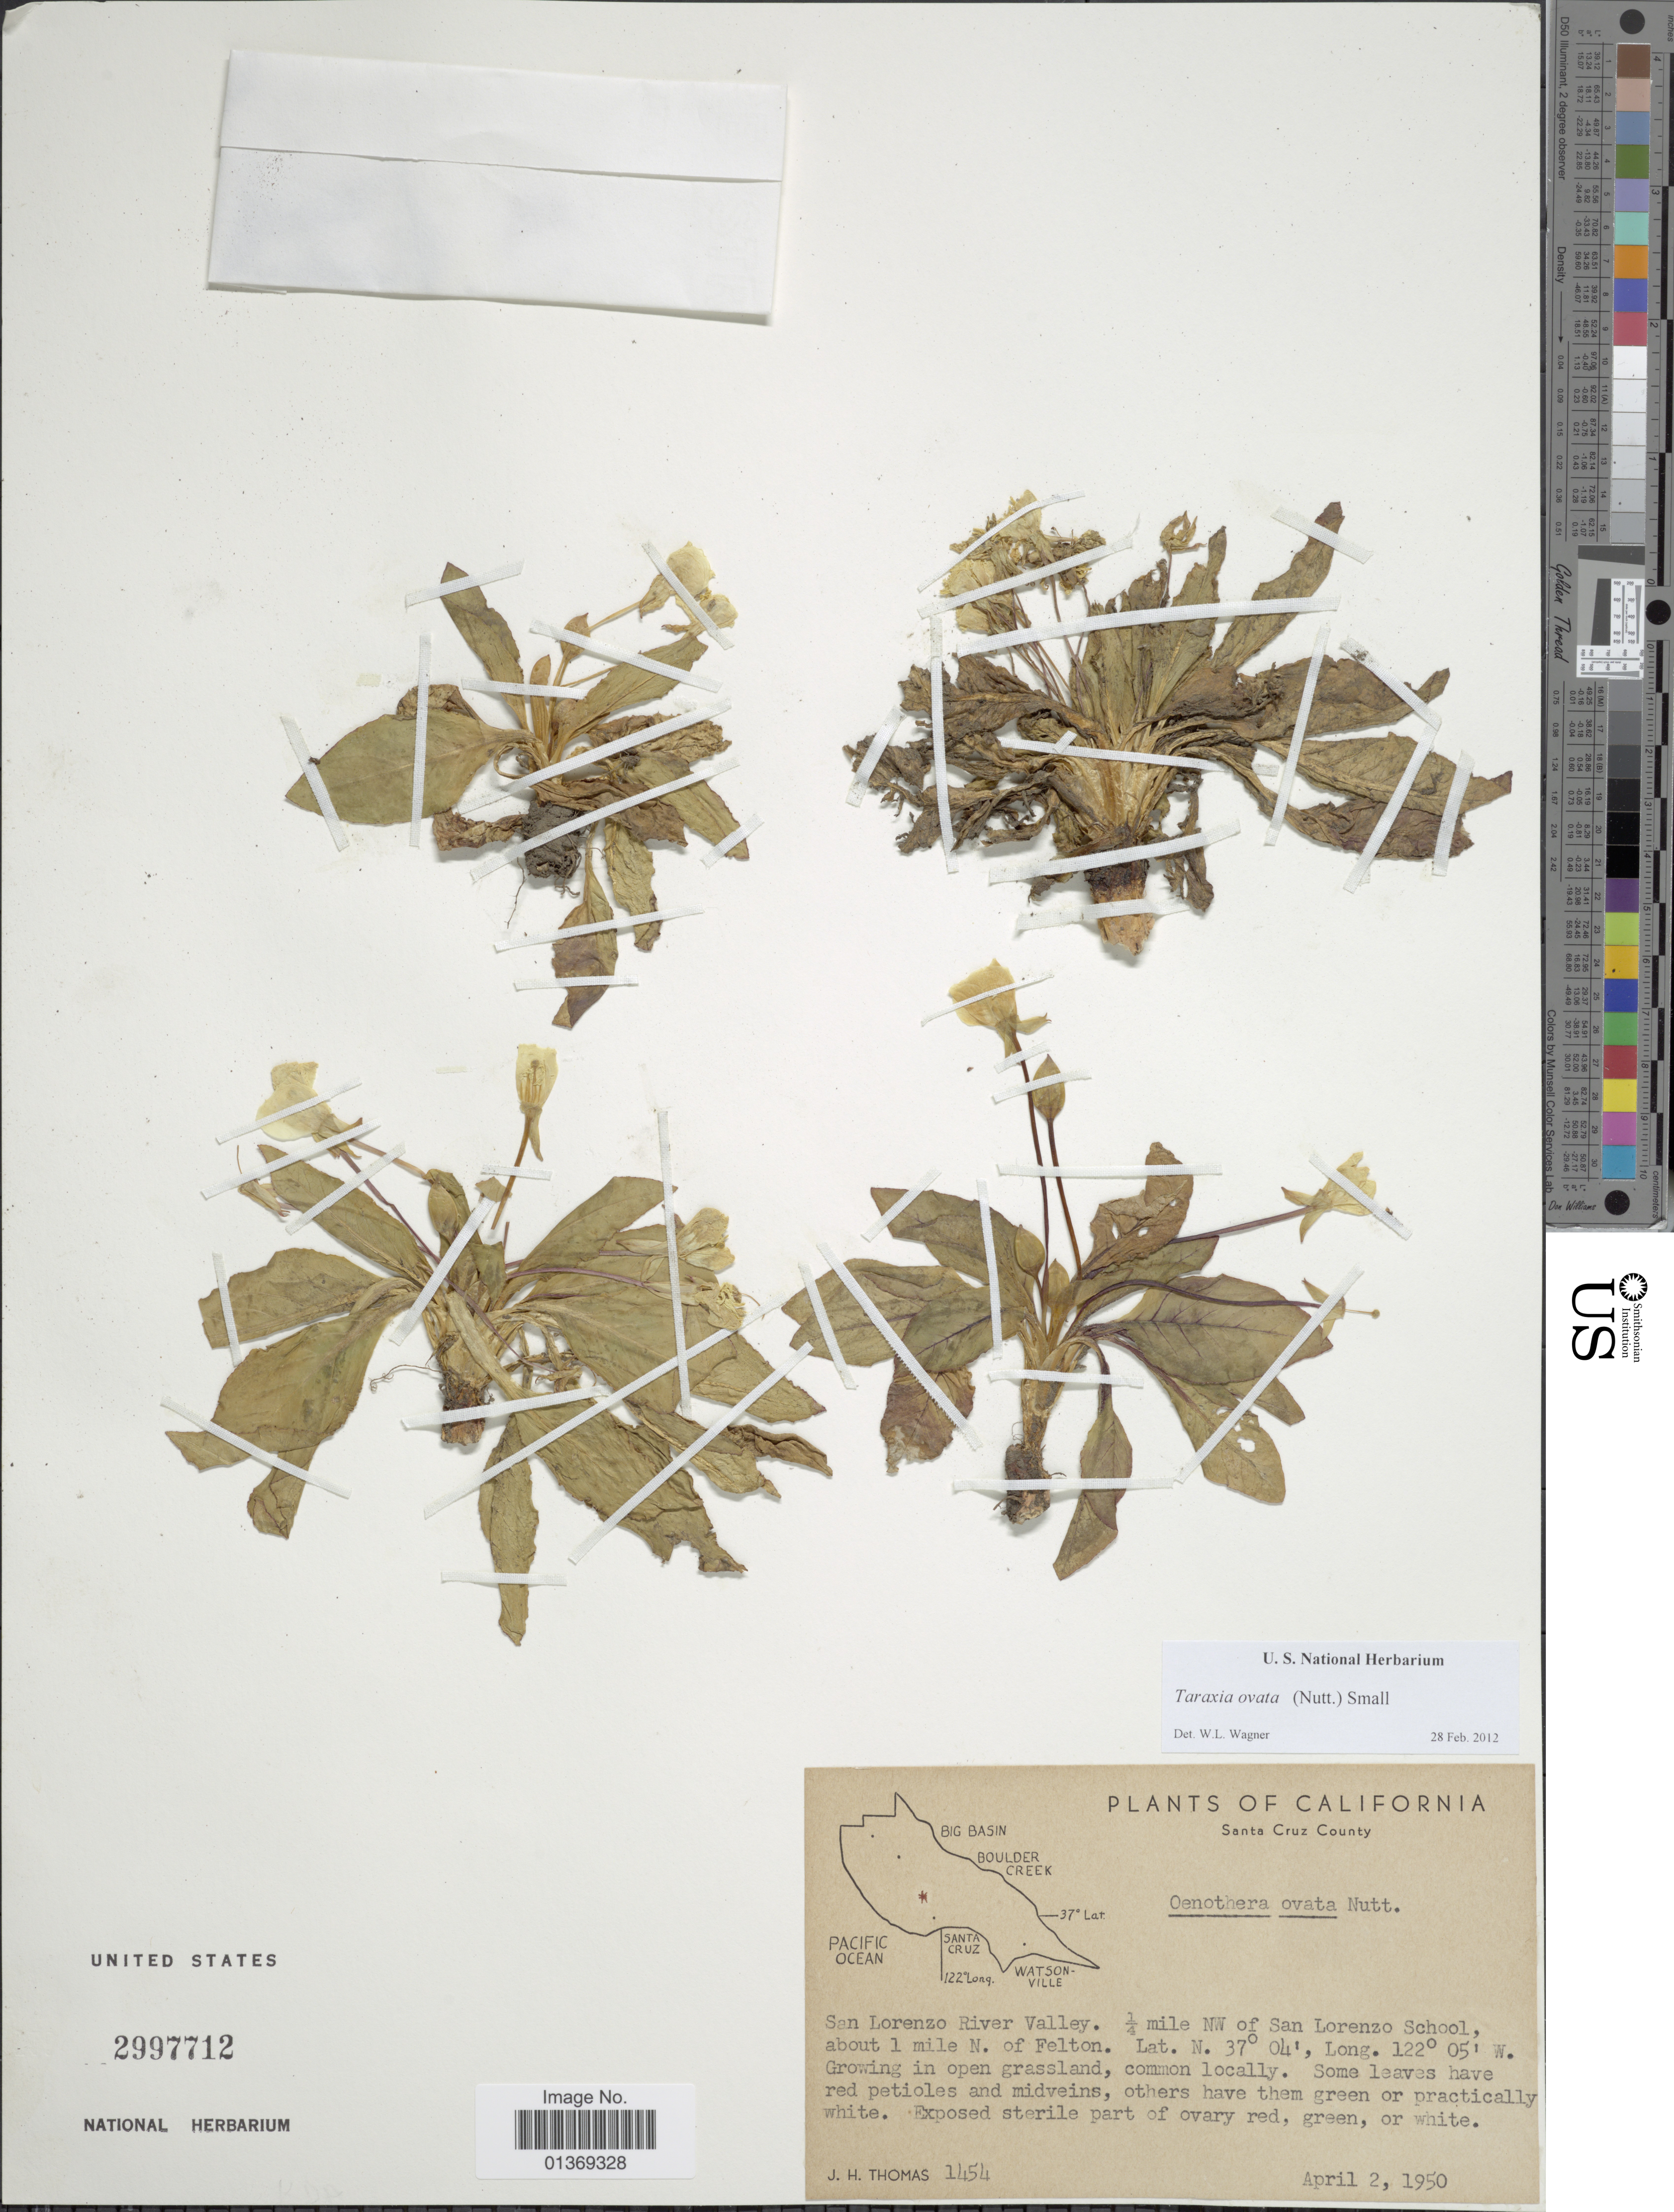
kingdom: Plantae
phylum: Tracheophyta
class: Magnoliopsida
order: Myrtales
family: Onagraceae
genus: Taraxia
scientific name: Taraxia ovata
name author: (Nutt.) Small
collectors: J. H. Thomas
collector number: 1454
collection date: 1950-04-02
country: United States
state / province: California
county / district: Santa Cruz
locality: Santa Cruz County, San Lorenzo River Valley. ¼ mile NW of San Lorenzo School, about 1 mile N. of Felton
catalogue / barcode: US 2997712